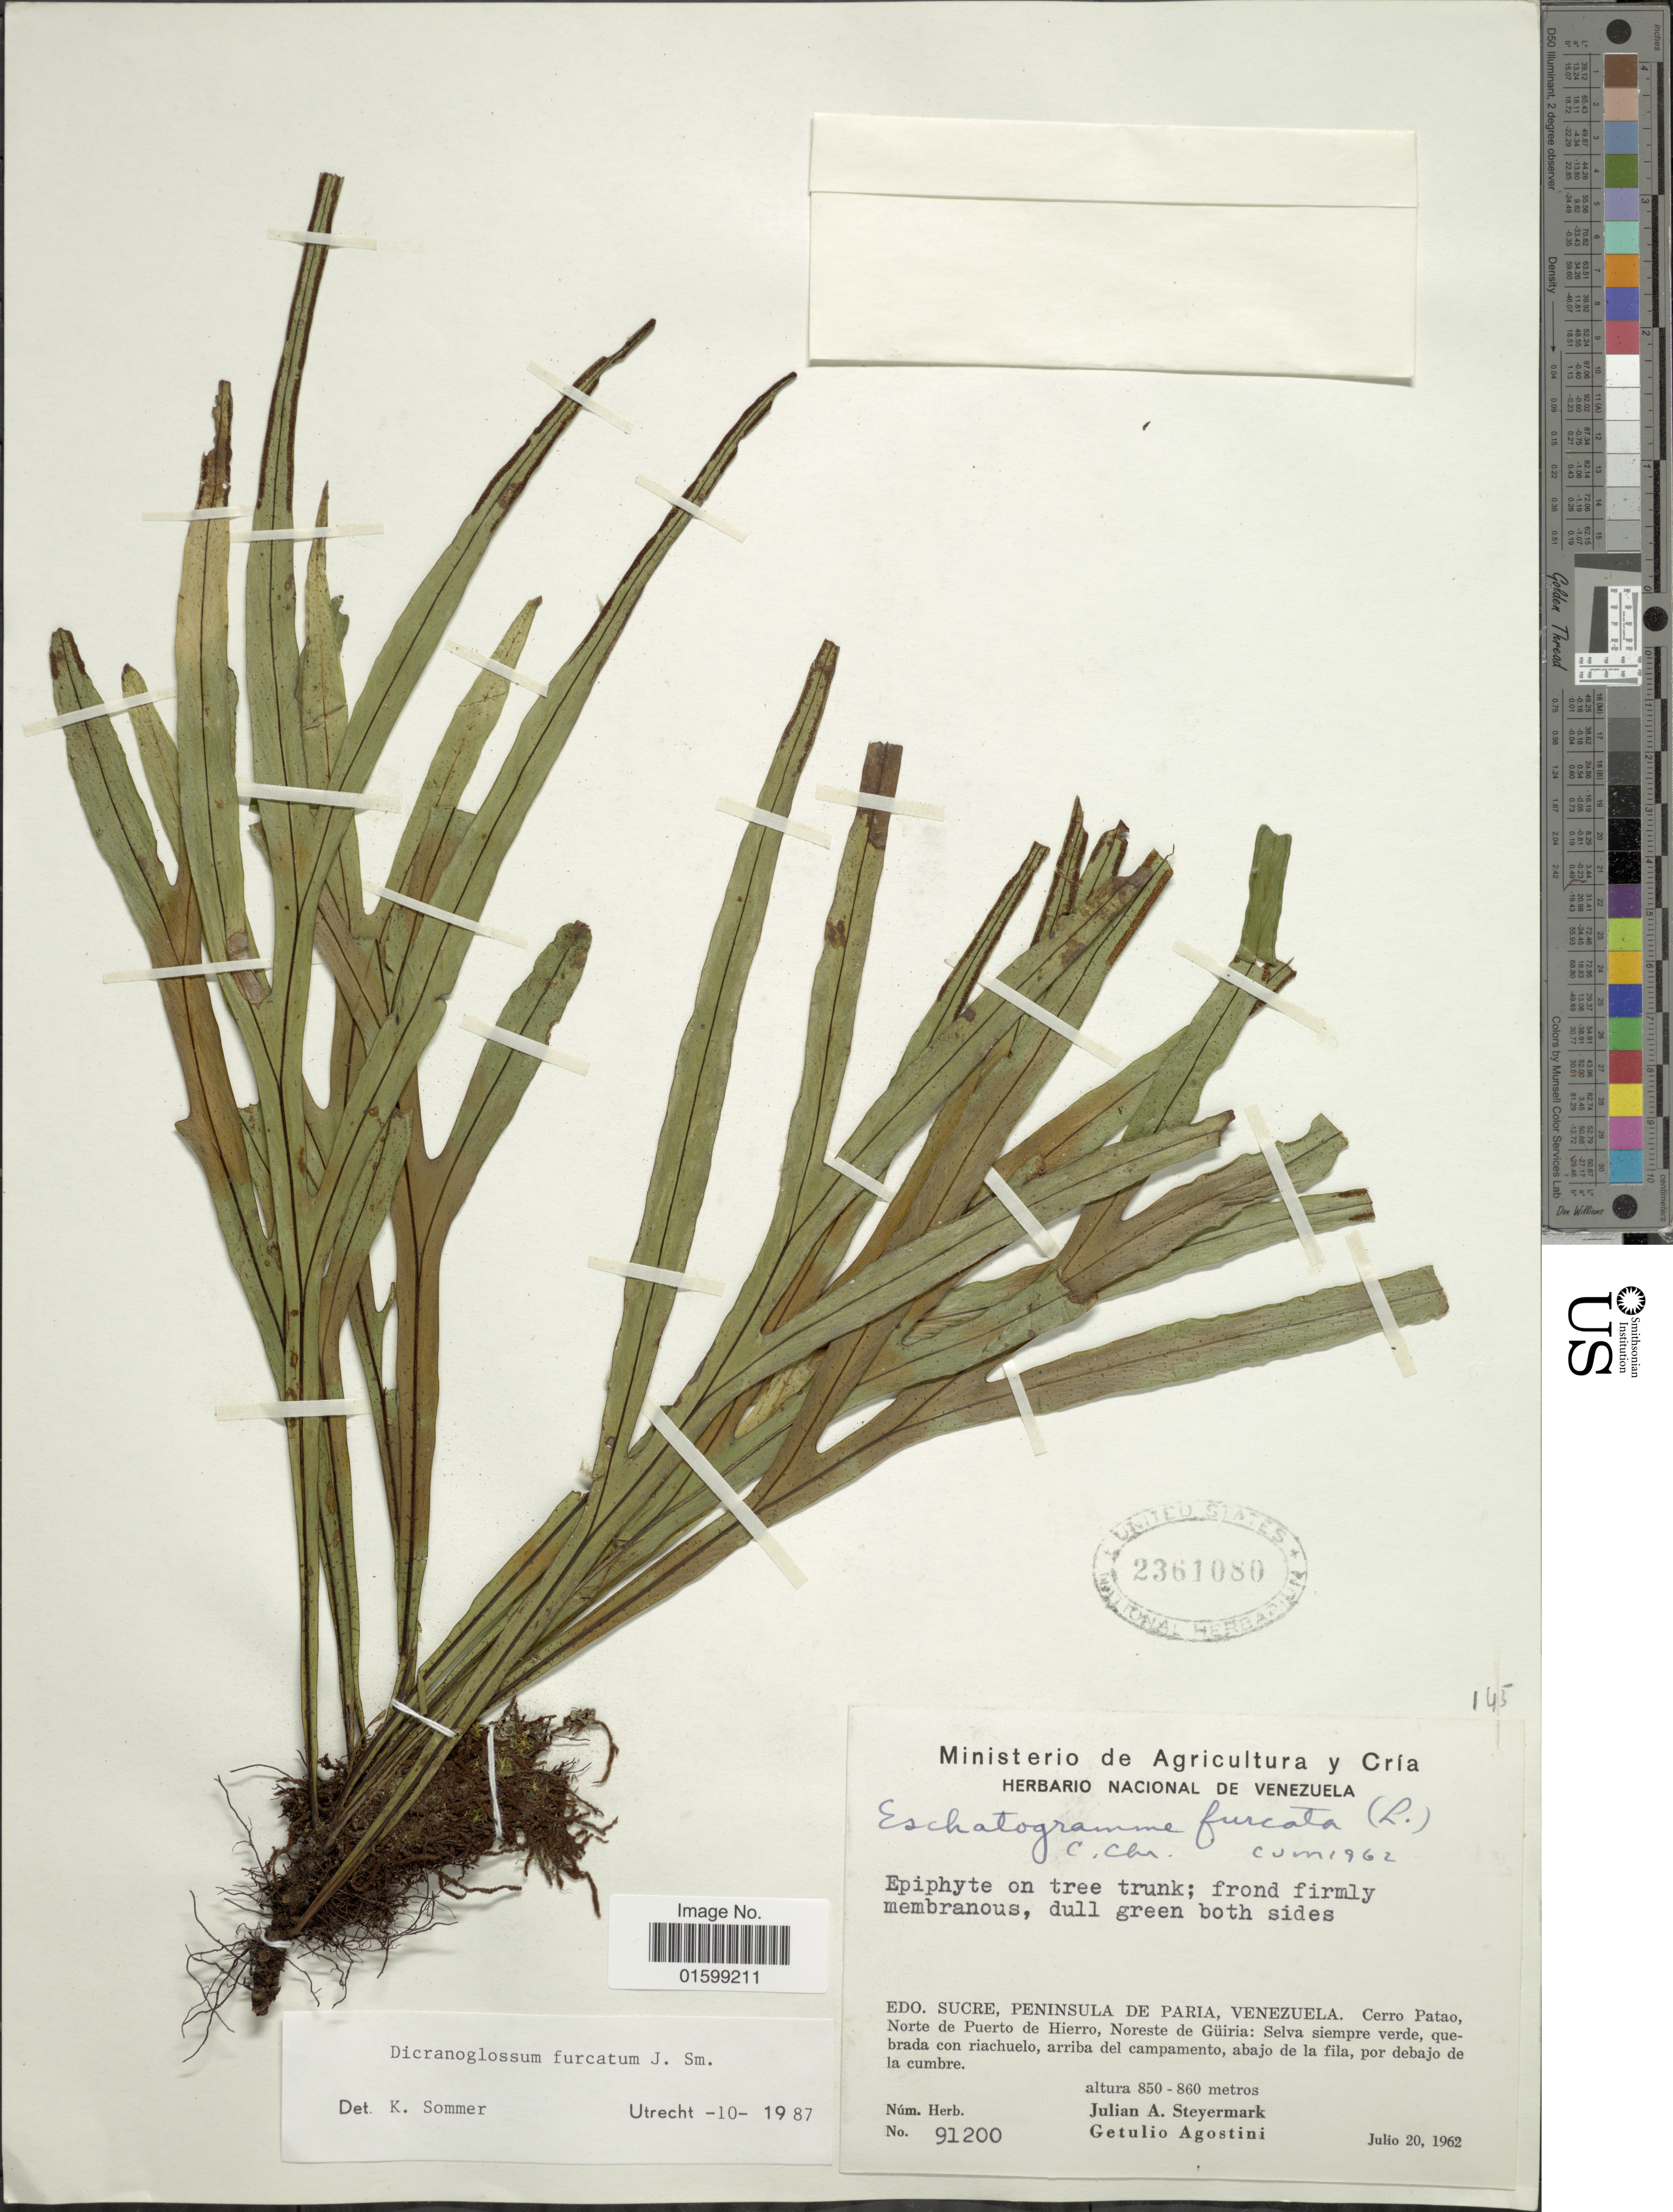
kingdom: Plantae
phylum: Tracheophyta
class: Polypodiopsida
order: Polypodiales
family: Polypodiaceae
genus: Pleopeltis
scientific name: Pleopeltis furcata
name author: (L.) A.R. Sm.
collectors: J. Steyermark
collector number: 91200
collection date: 1962-07-20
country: Venezuela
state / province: Sucre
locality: Edo. Sucre, Peninsula De paria, Venezuela, Cerro Patao, Norte de Puerto de Hierro, Noreste de Güiria: Selva siempre verde, quebrada con riachuelo, arriba del campamento, abajo de la fila, por debajo de la fila, por debajo de la cumbre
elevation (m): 850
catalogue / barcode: US 2361080